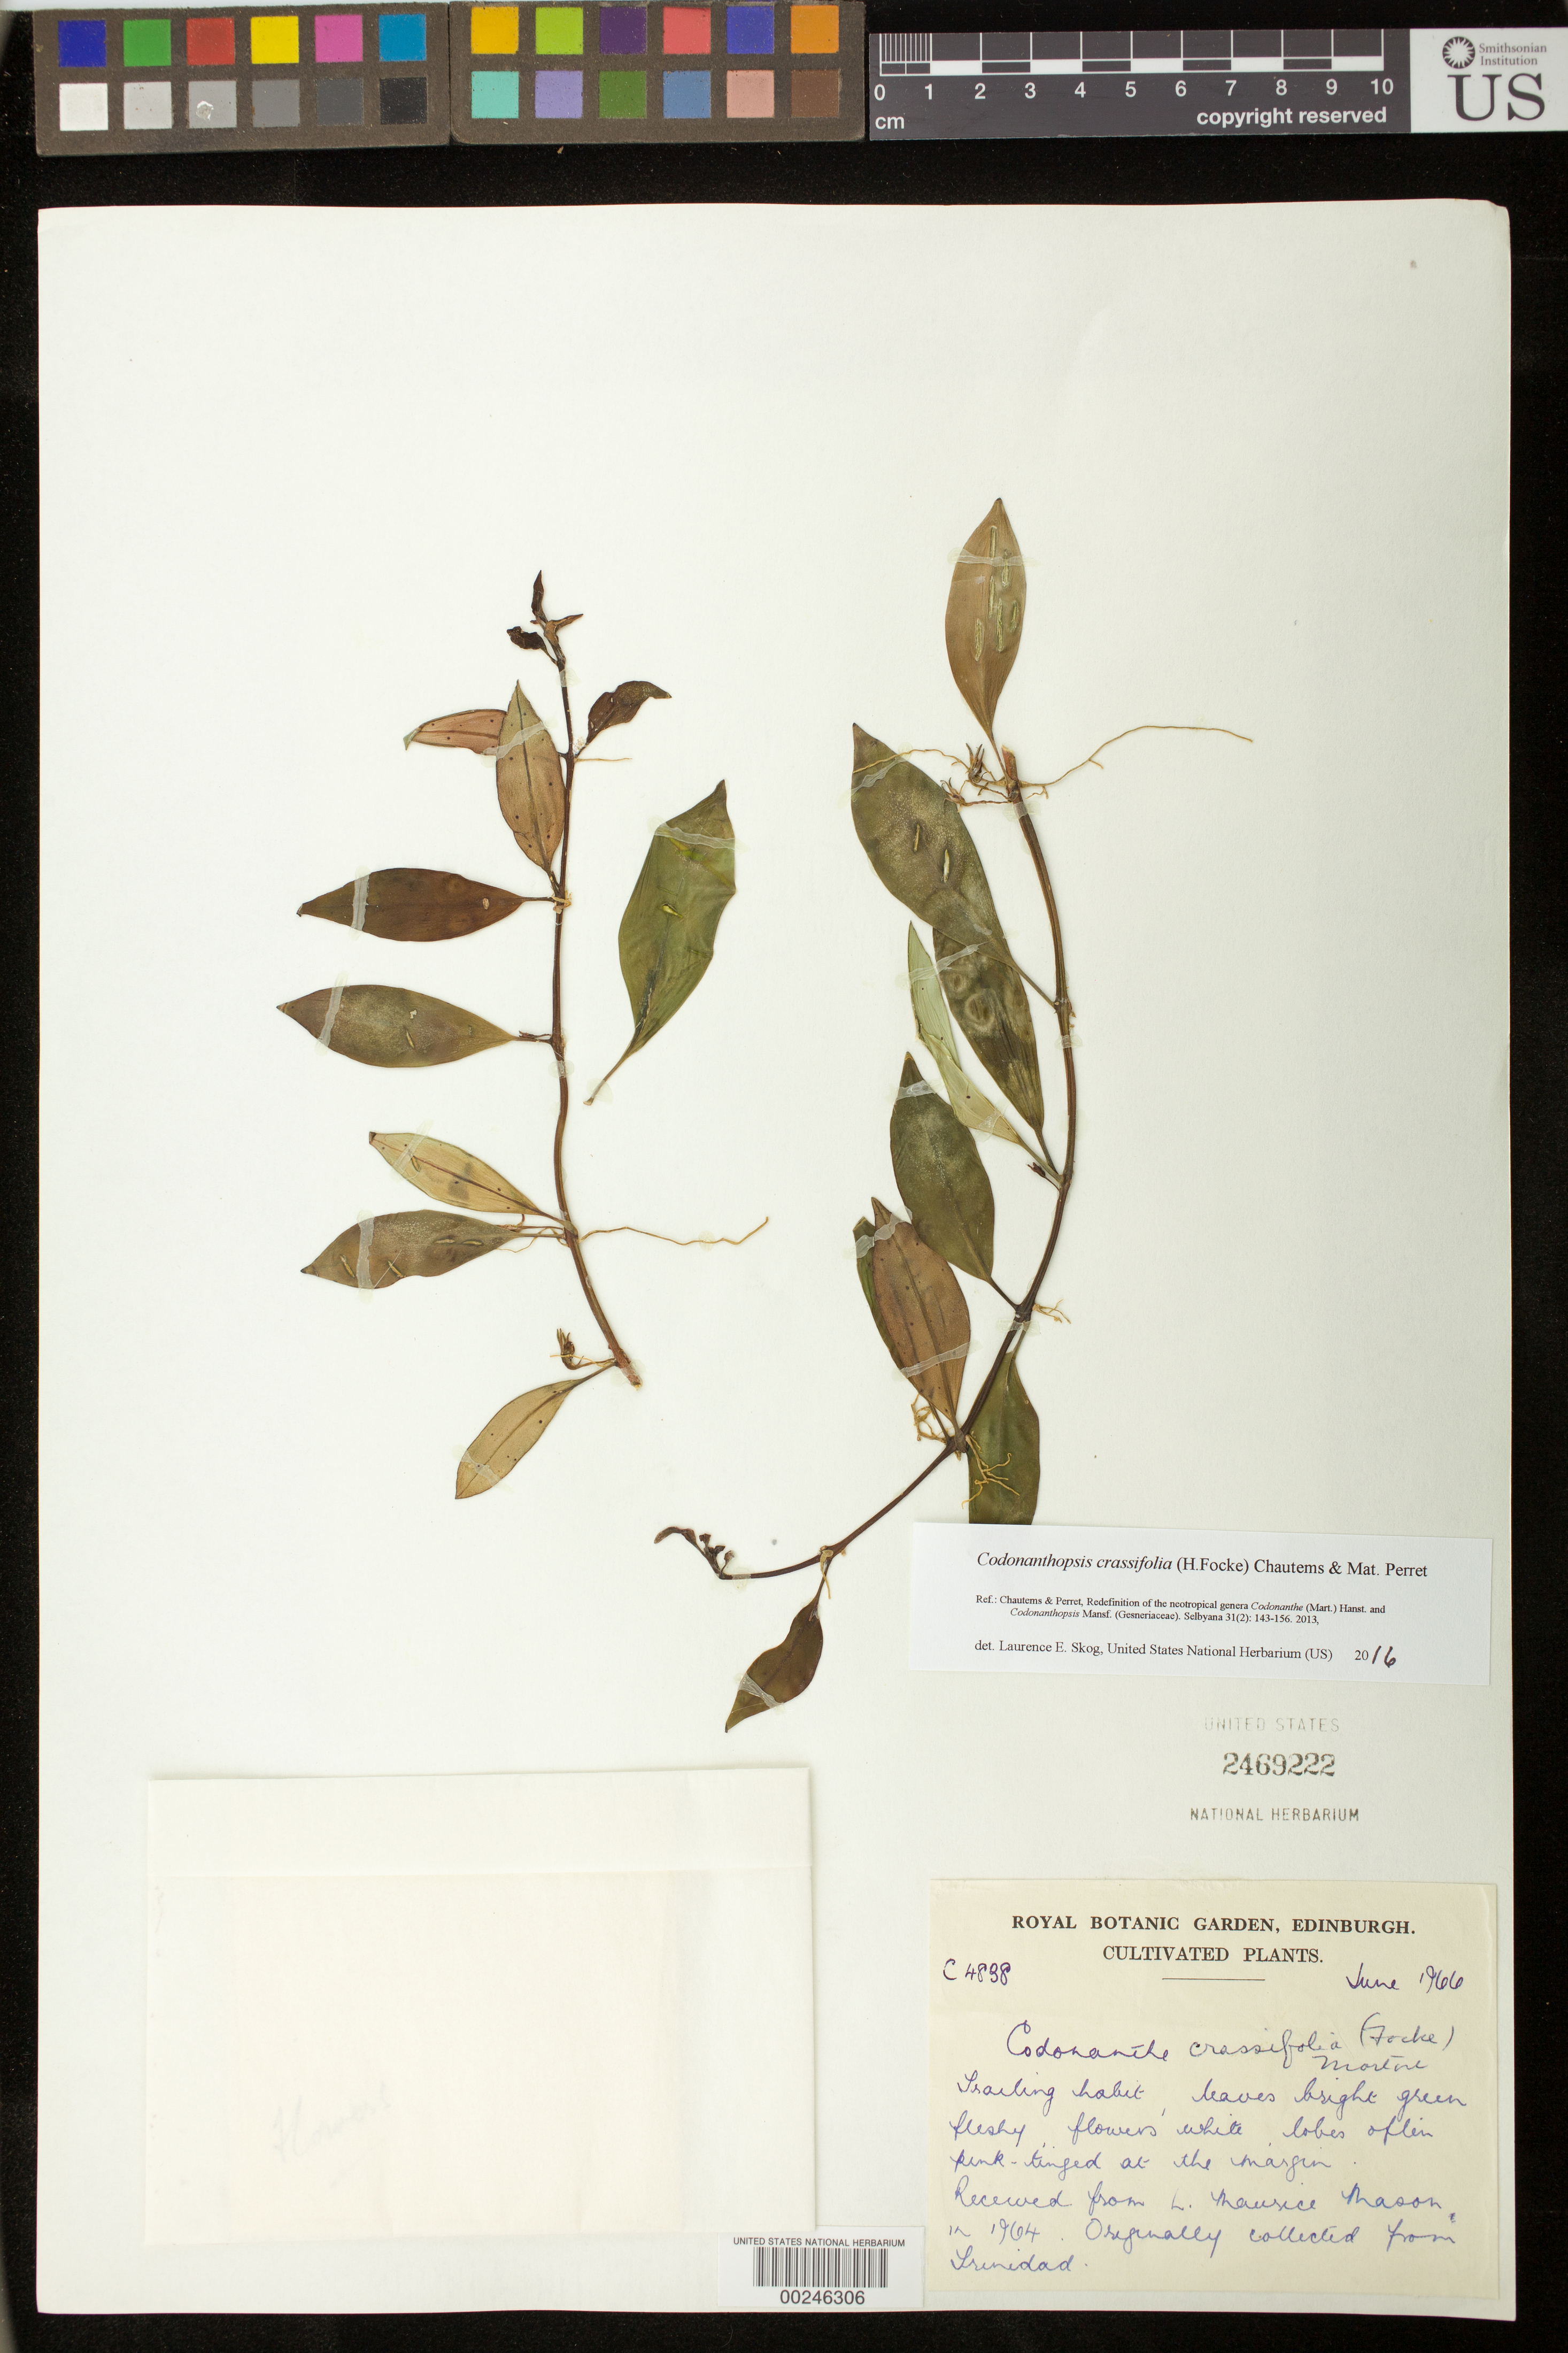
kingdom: Plantae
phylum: Tracheophyta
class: Magnoliopsida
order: Lamiales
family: Gesneriaceae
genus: Codonanthopsis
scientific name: Codonanthopsis crassifolia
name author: (H. Focke) Chautems & Mat.Perret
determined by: Skog, Laurence E.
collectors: RBG Edinburgh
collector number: C. 4838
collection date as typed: Jun 1966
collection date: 1966-06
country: Trinidad and Tobago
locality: Trinidad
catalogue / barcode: US 2469222